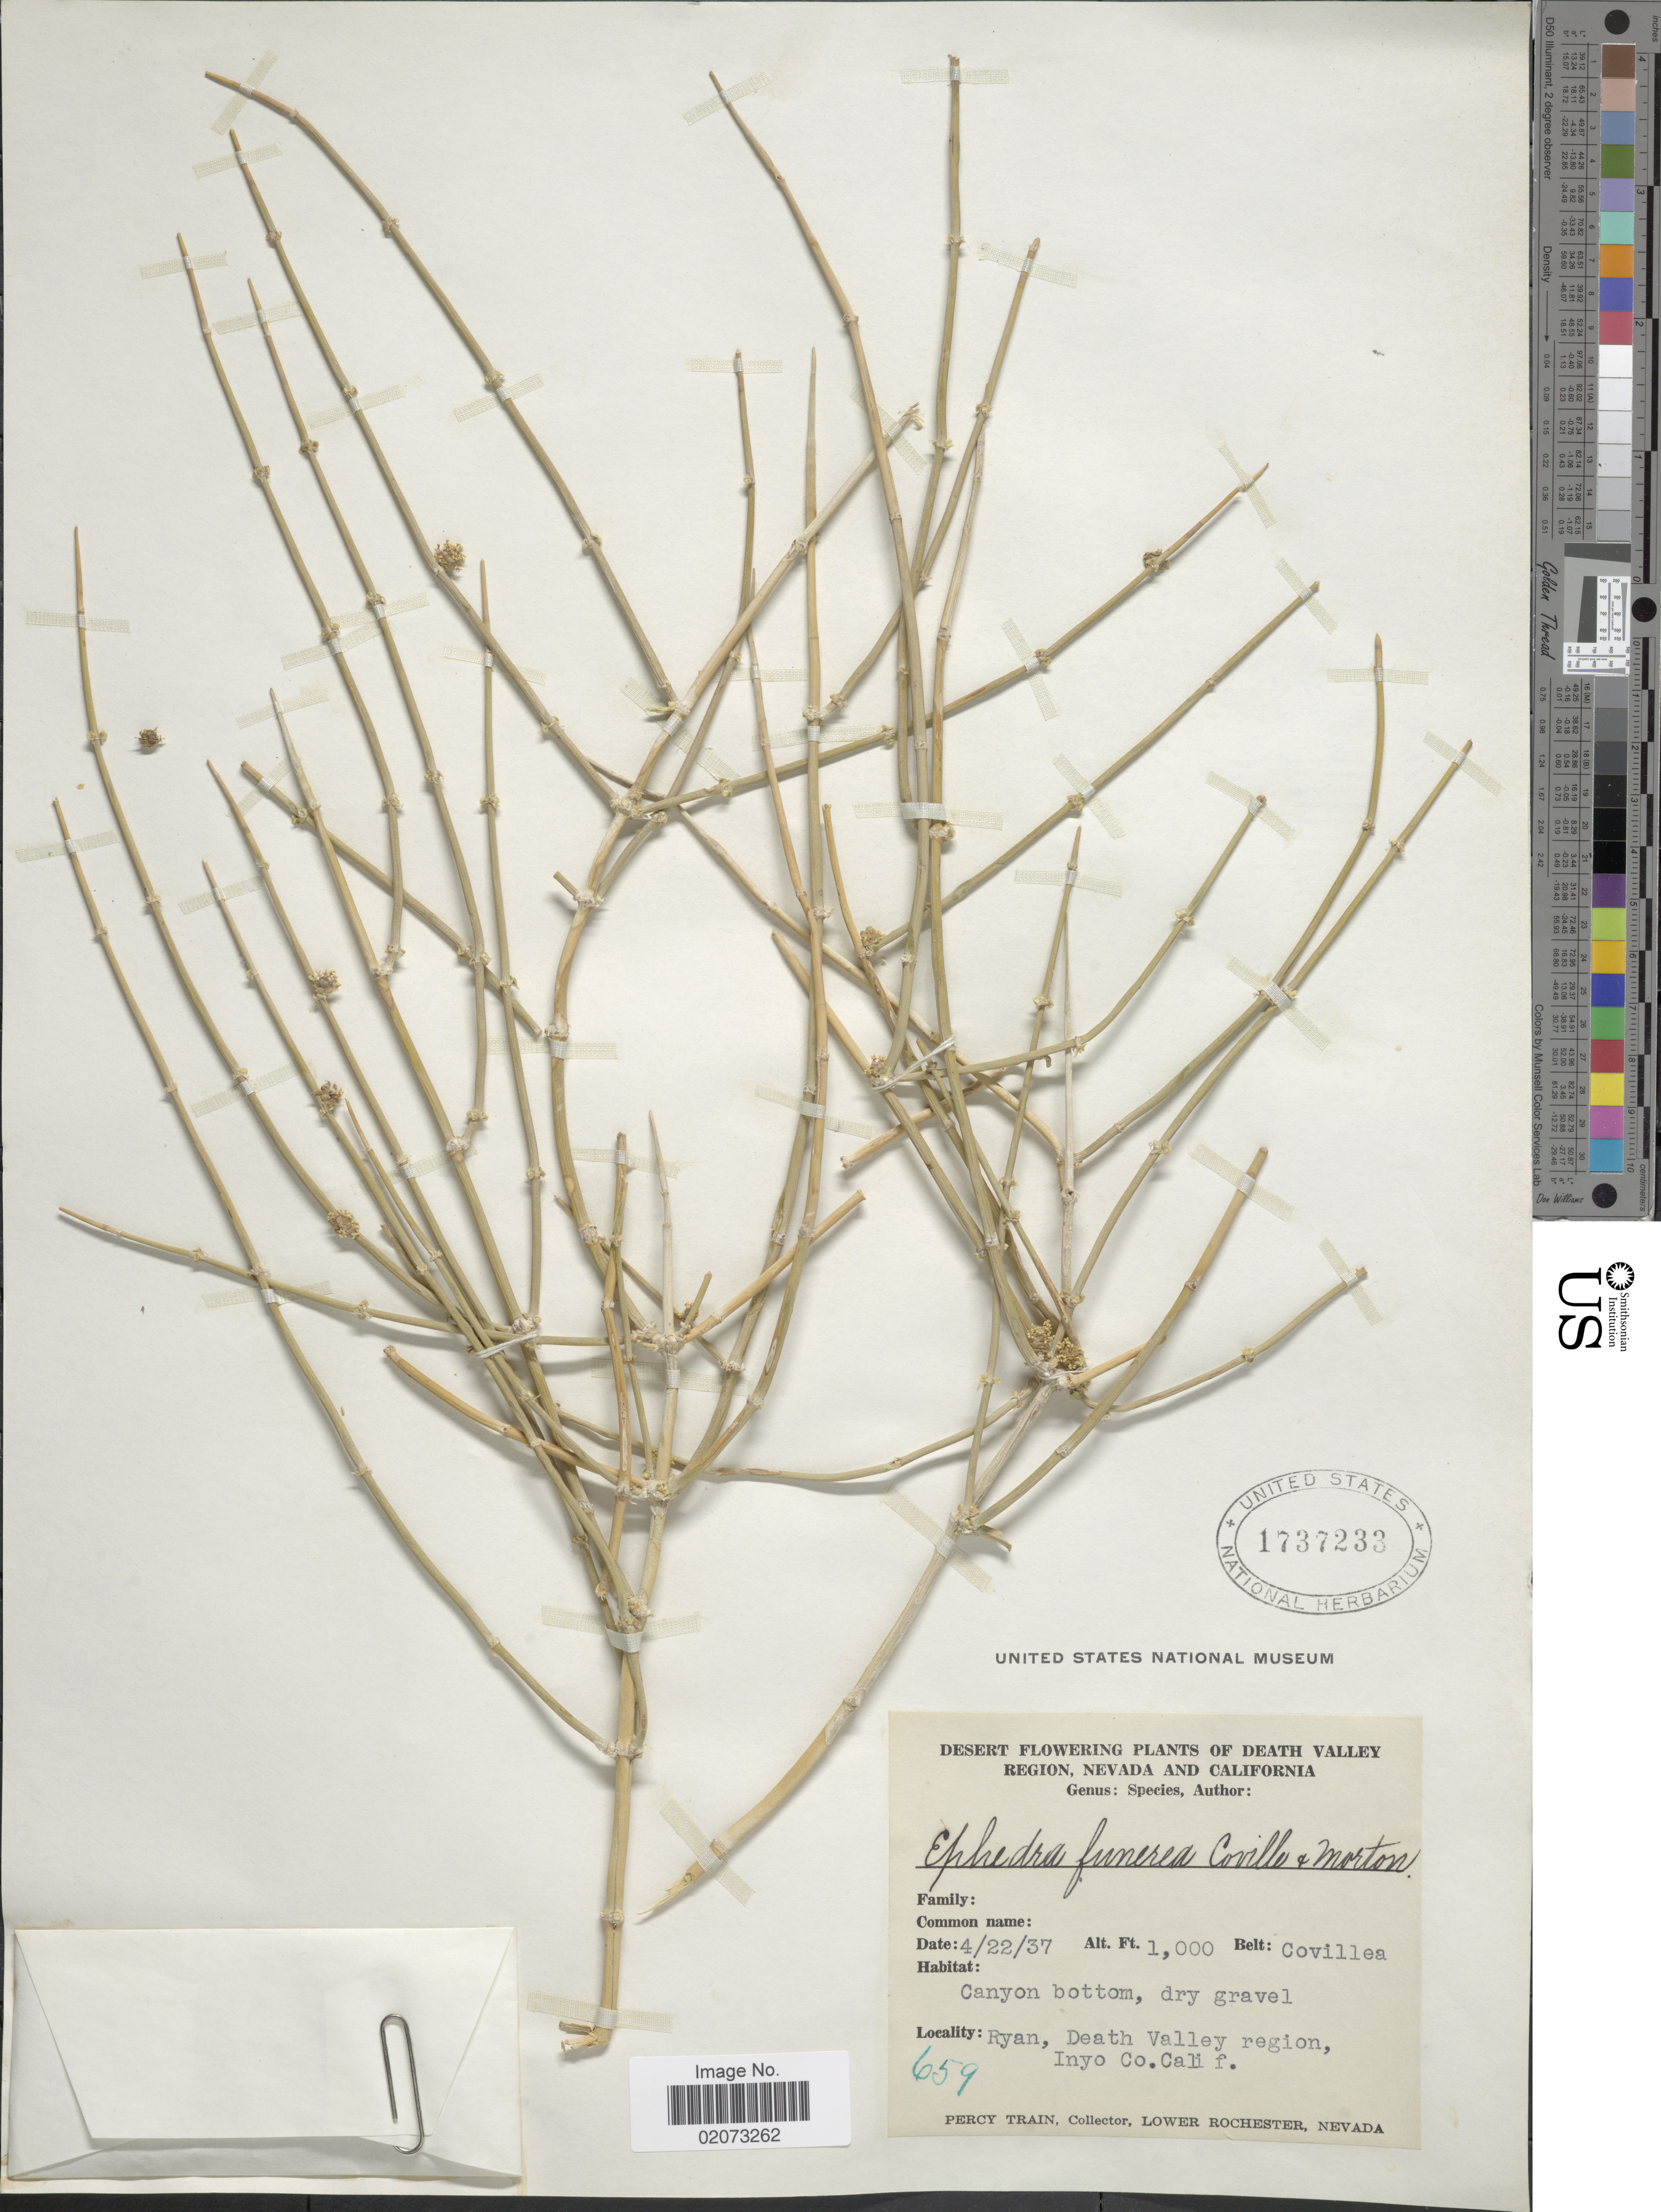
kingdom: Plantae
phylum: Tracheophyta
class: Gnetopsida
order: Ephedrales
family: Ephedraceae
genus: Ephedra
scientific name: Ephedra funerea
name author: Coville & C.V. Morton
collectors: P. Train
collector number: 659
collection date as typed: Transcribed d/m/y: 22/4/37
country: United States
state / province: California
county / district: Inyo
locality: Death Valley Region. Ryan, Inyo Co.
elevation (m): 305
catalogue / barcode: US 1737233